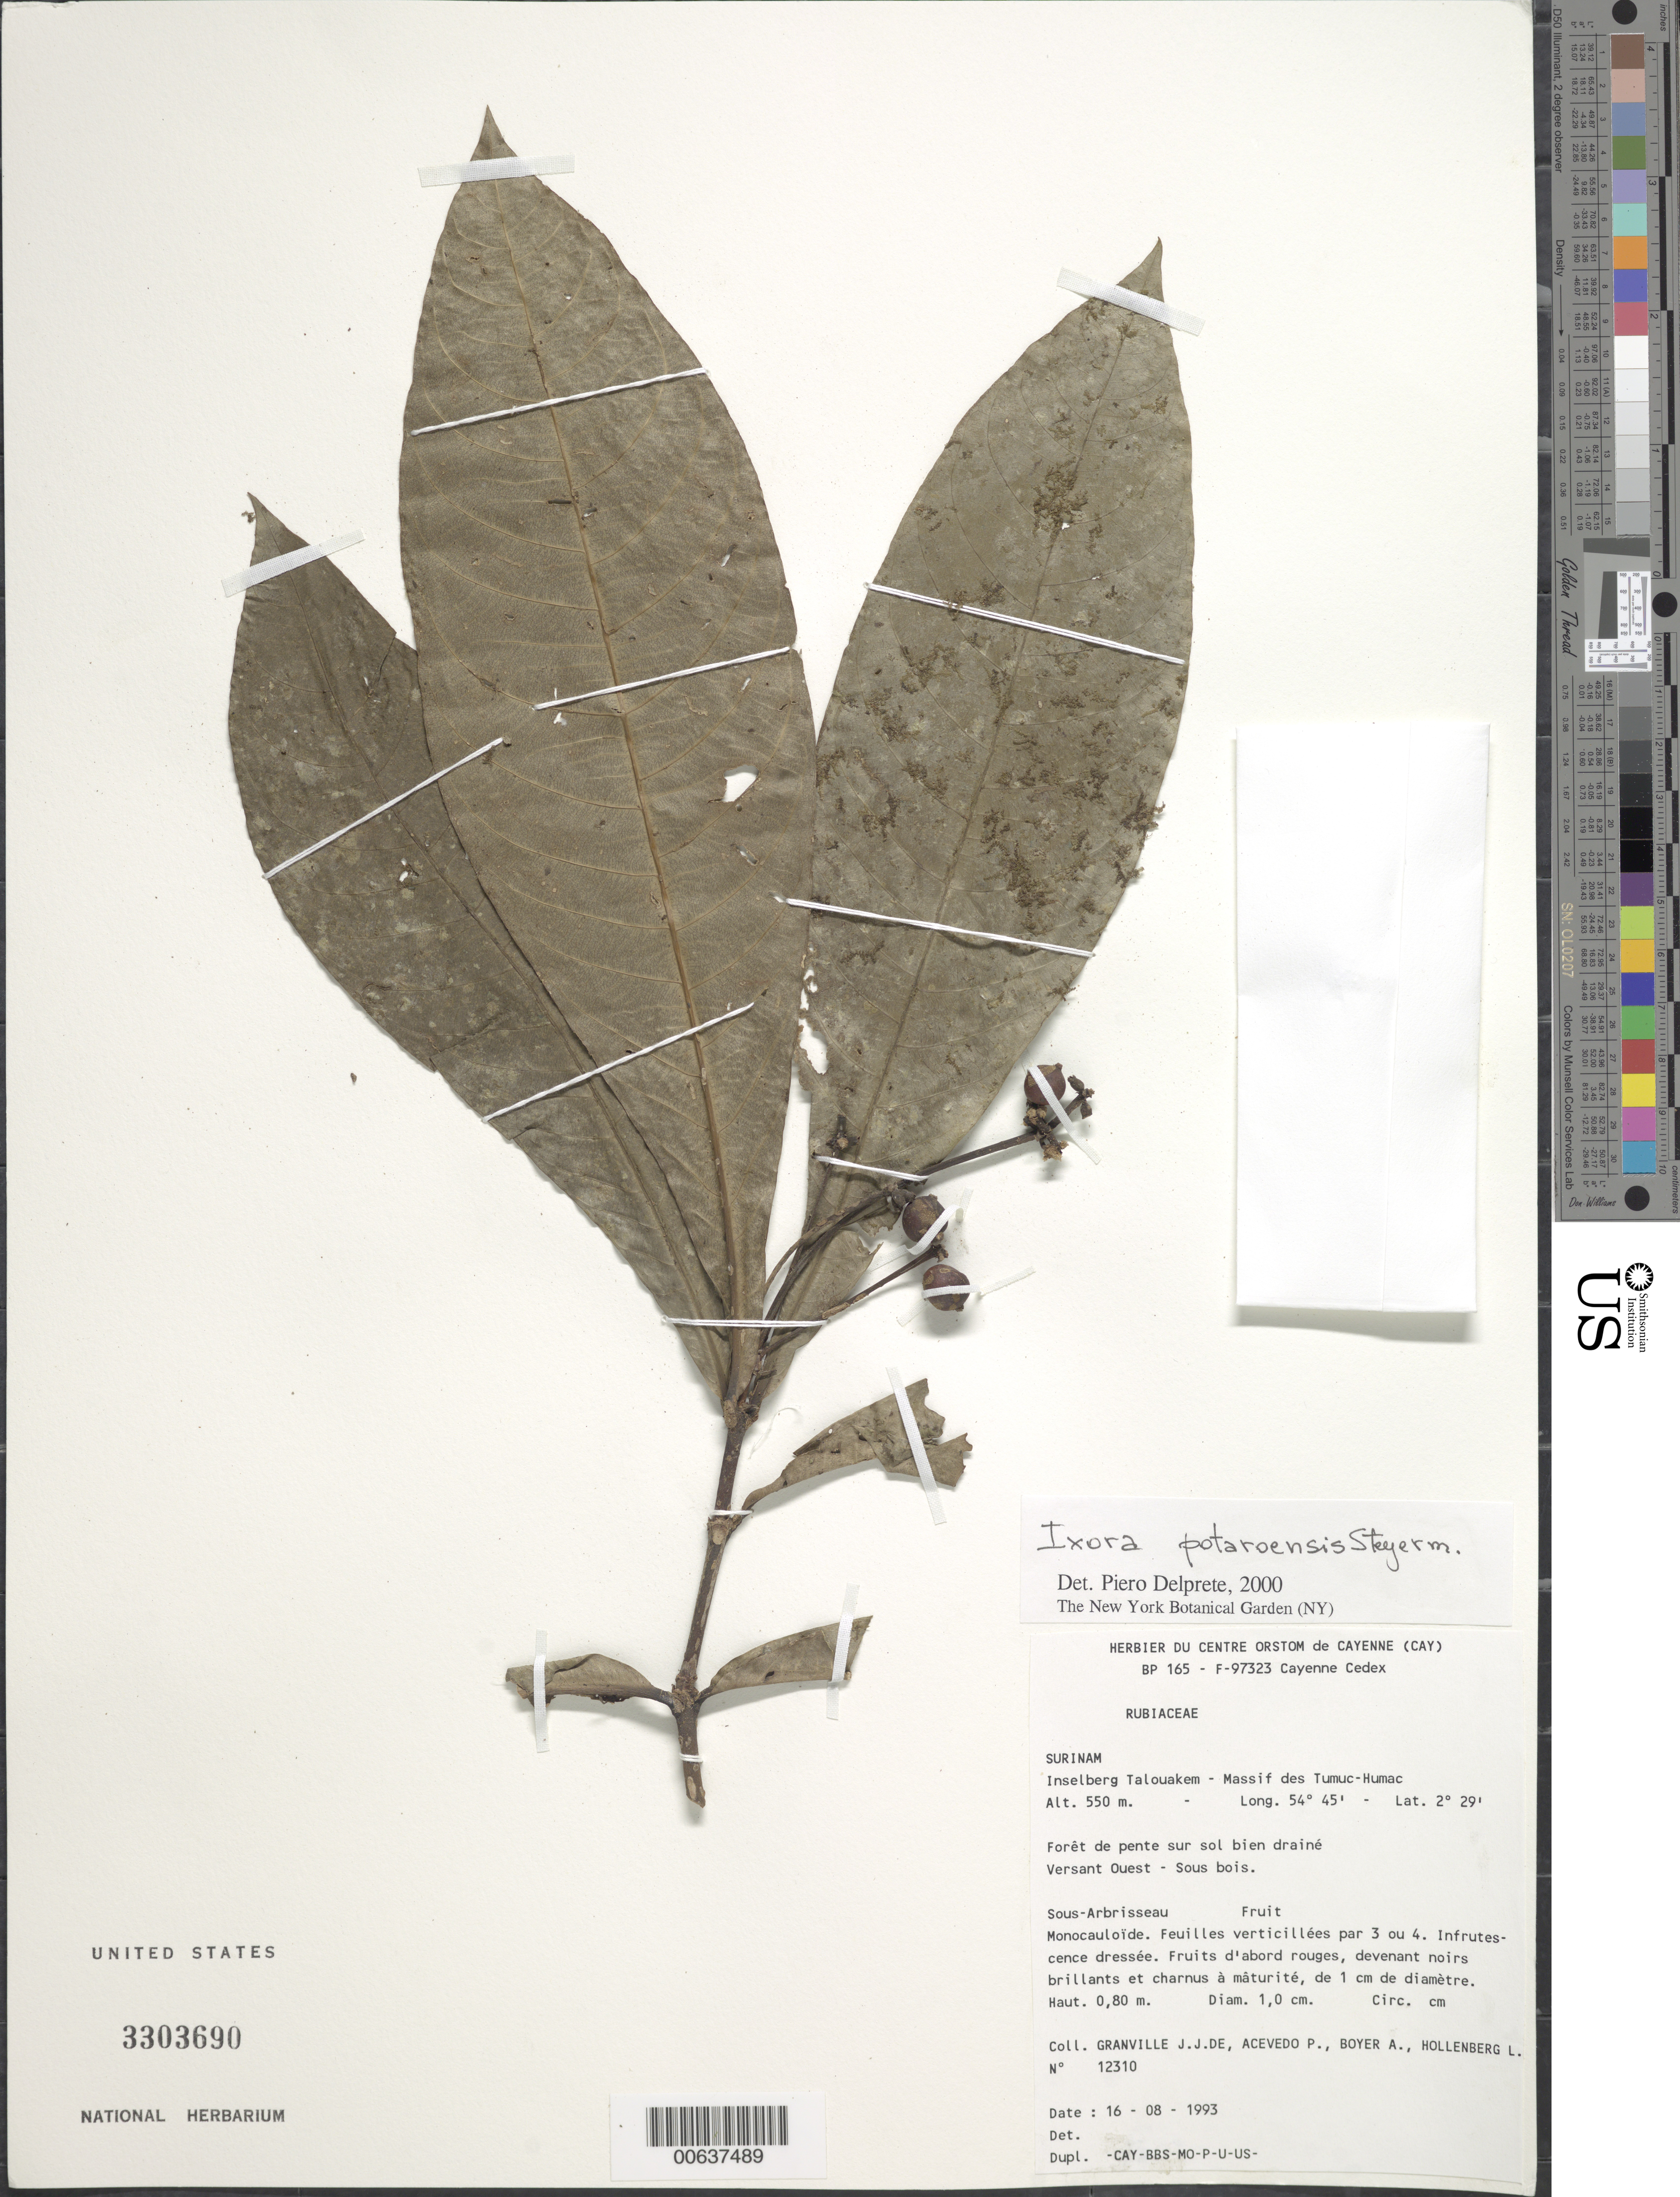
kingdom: Plantae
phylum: Tracheophyta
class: Magnoliopsida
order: Gentianales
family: Rubiaceae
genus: Ixora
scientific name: Ixora potaroensis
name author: Steyerm.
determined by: Delprete, P. G., Herb. de Guyane Cay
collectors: J.-J. de Granville, P. Acevedo-Rodr., A. Boyer & L. Hollenberg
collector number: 12310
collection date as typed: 16-Aug-93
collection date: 1993-08-16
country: Suriname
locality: Inselberg Talouakem, Massif des Tumuc-Humac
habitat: Forêt de pente sur sol bien drainé; versant Ouest, sous bois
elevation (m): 550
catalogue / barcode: US 3303690